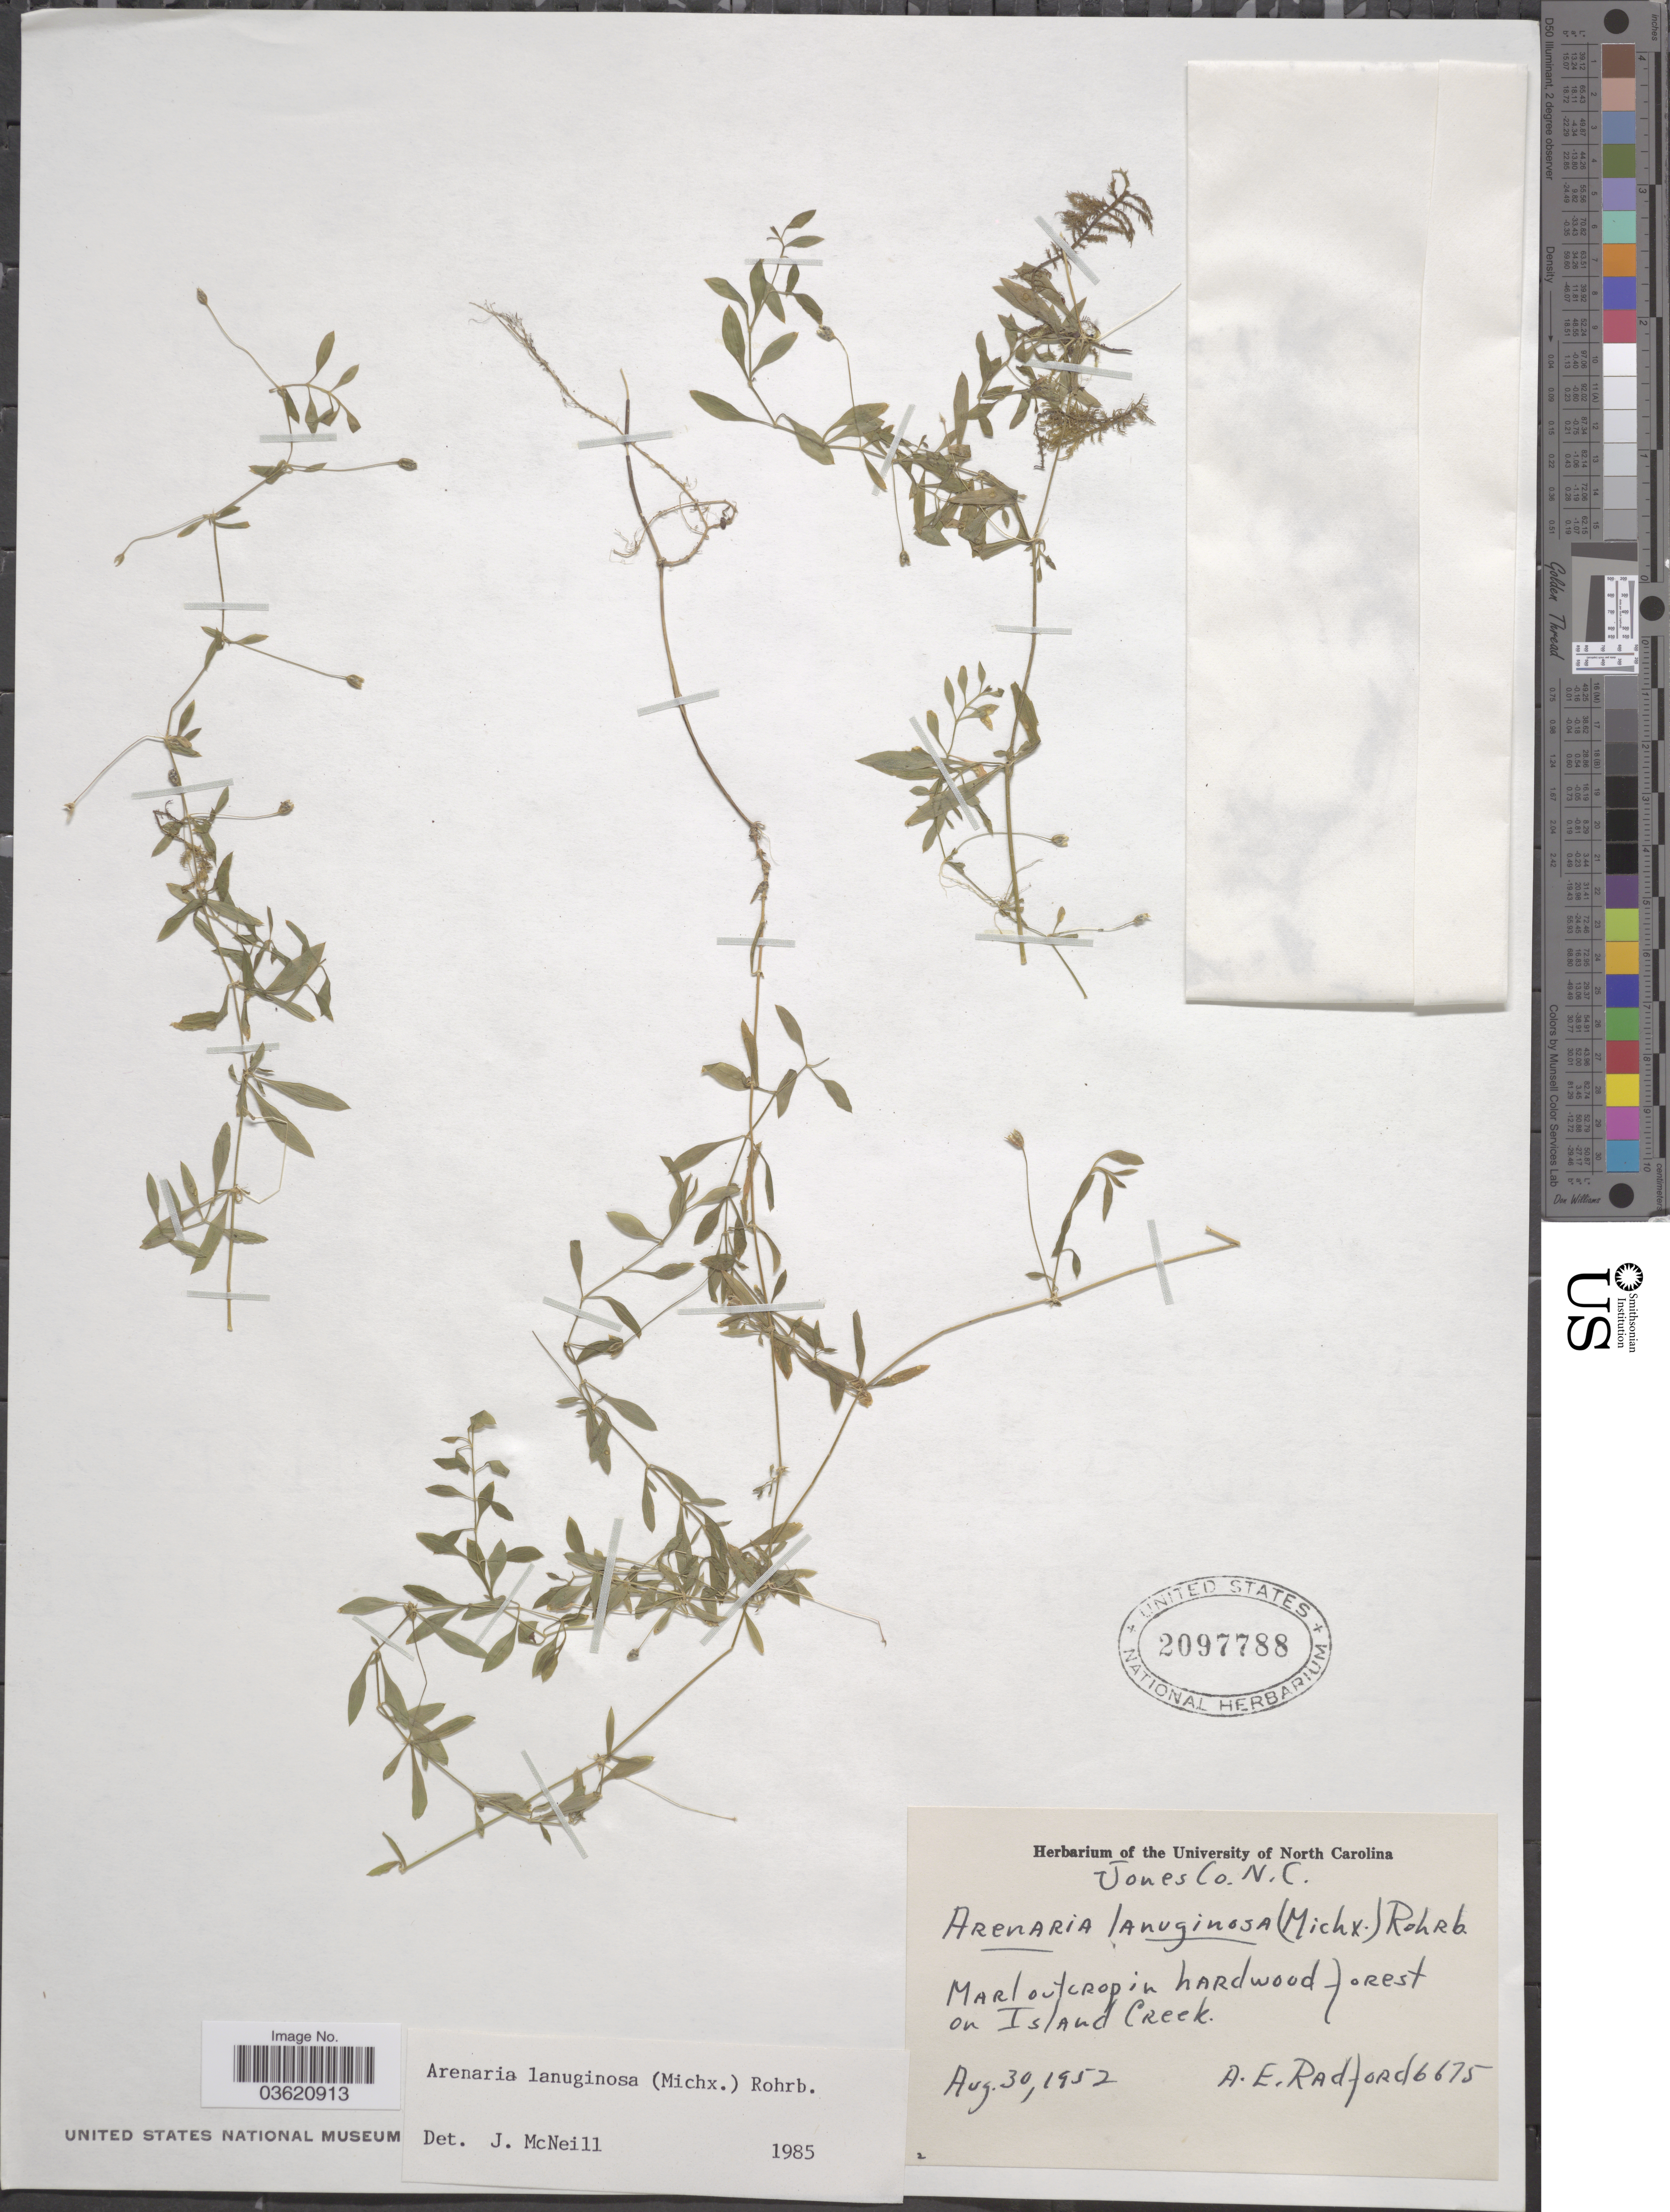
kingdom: Plantae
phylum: Tracheophyta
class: Magnoliopsida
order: Caryophyllales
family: Caryophyllaceae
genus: Arenaria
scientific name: Arenaria lanuginosa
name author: (Michx.) Rohrb.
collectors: A. E. Radford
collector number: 6675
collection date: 1952-08-30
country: United States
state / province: North Carolina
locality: Jones Co. Island Creek.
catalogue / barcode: US 2097788